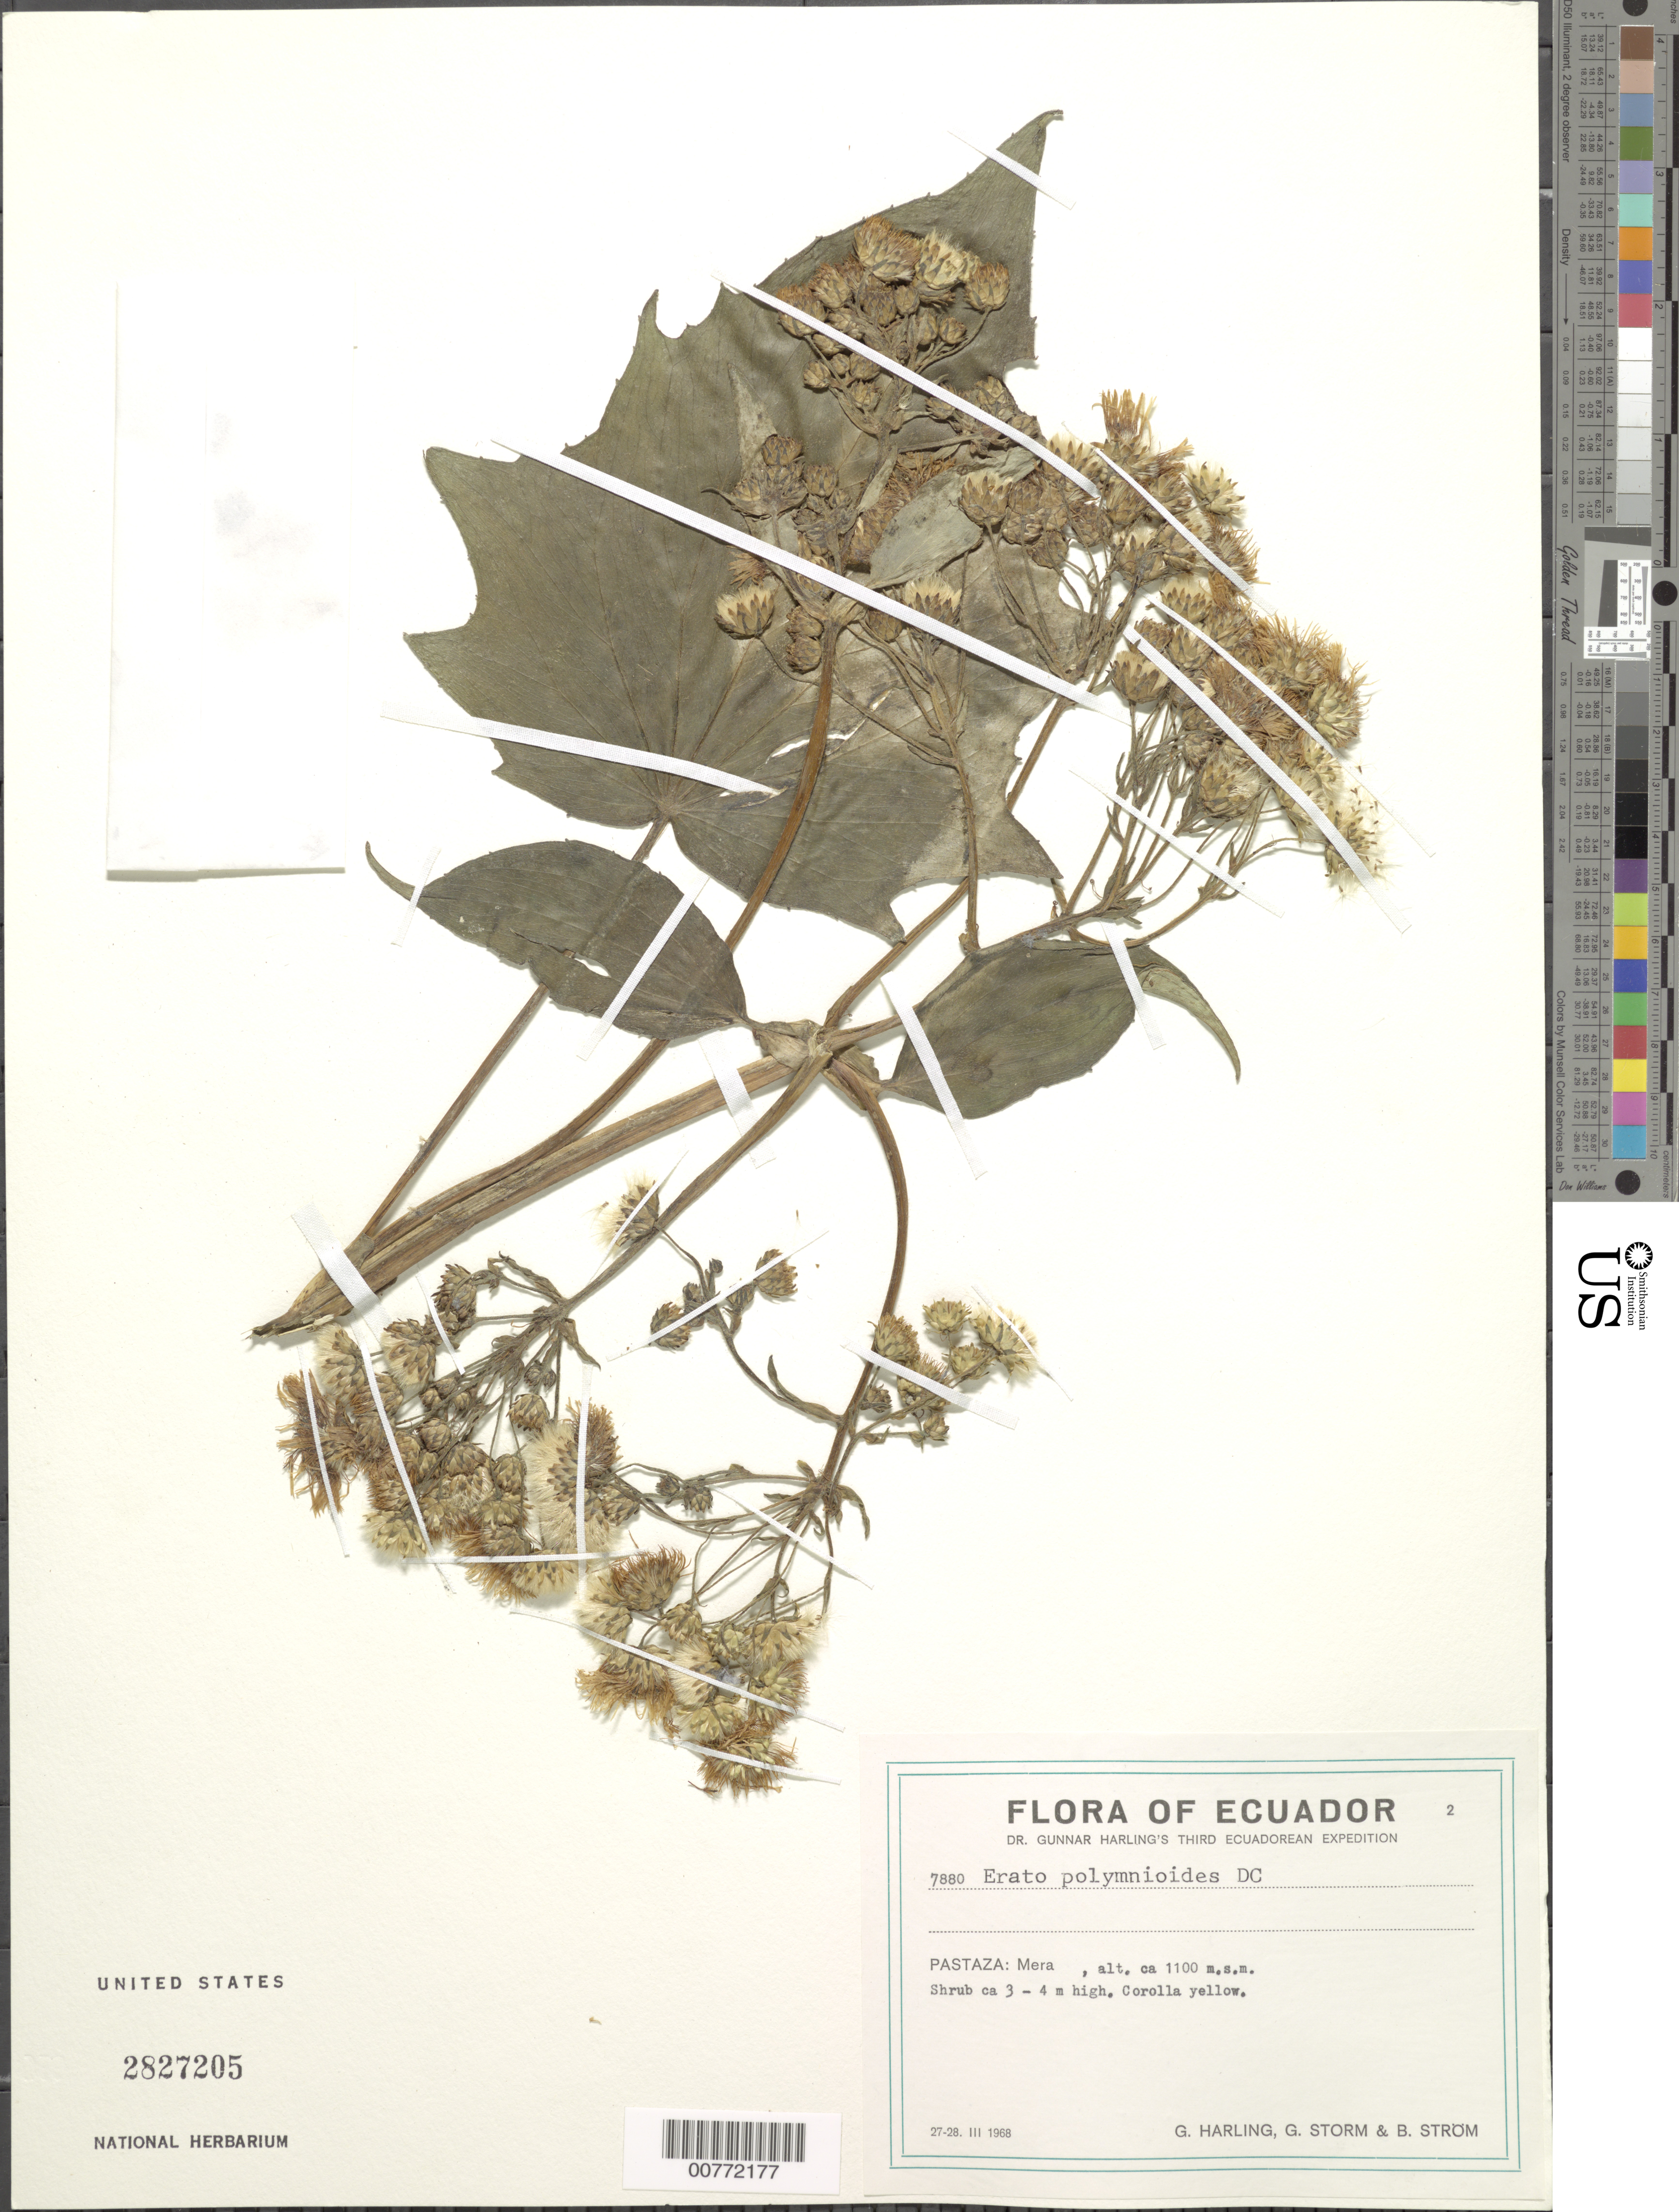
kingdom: Plantae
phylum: Tracheophyta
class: Magnoliopsida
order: Asterales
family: Asteraceae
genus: Erato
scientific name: Erato polymnioides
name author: DC.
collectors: G. Harling, G. Storm & B. Storm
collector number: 7880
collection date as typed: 27 March 1968 to 28 March 1968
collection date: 1968-03-27/1968-03-28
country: Ecuador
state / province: Pastaza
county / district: Mera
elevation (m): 11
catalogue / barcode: US 2827205